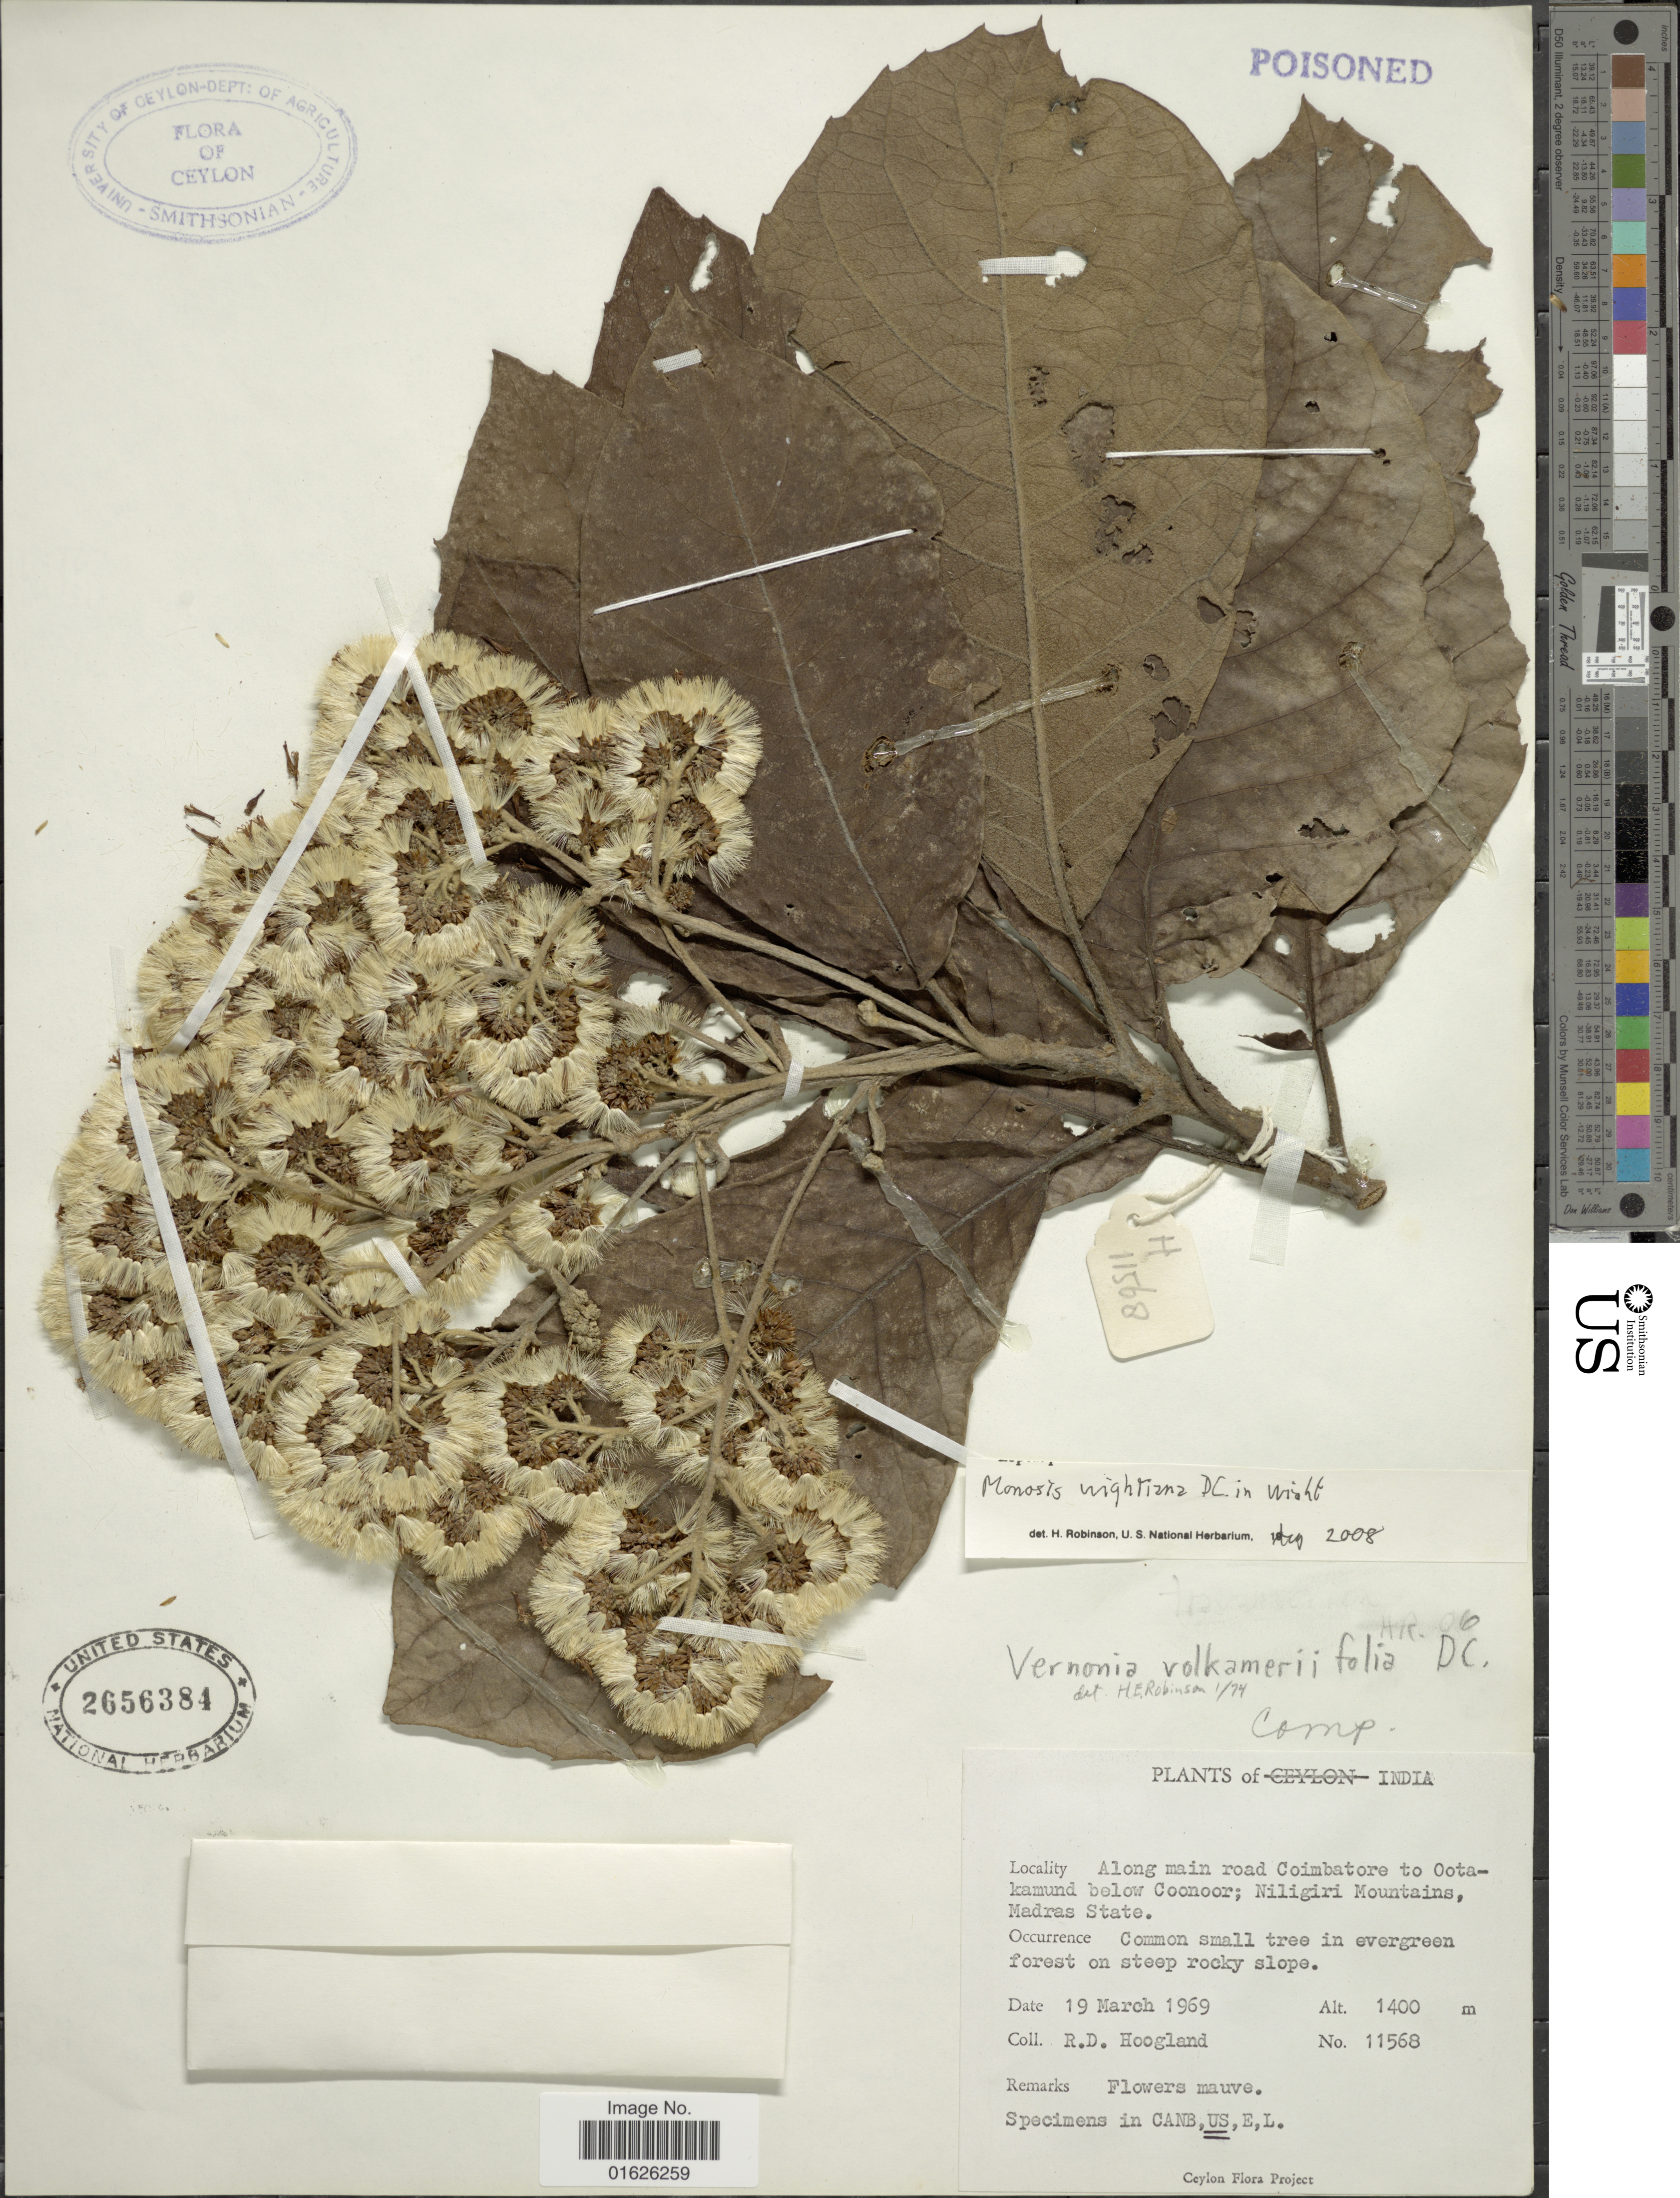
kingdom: Plantae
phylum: Tracheophyta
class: Magnoliopsida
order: Asterales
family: Asteraceae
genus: Monosis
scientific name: Monosis wightiana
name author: DC.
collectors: R. D. Hoogland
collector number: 11568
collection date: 1969-03-19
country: India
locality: Along main road Coimbatore to Ootakamund below Coonoor; Niligiri Mountains Madras State.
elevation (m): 1400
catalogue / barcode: US 2656384